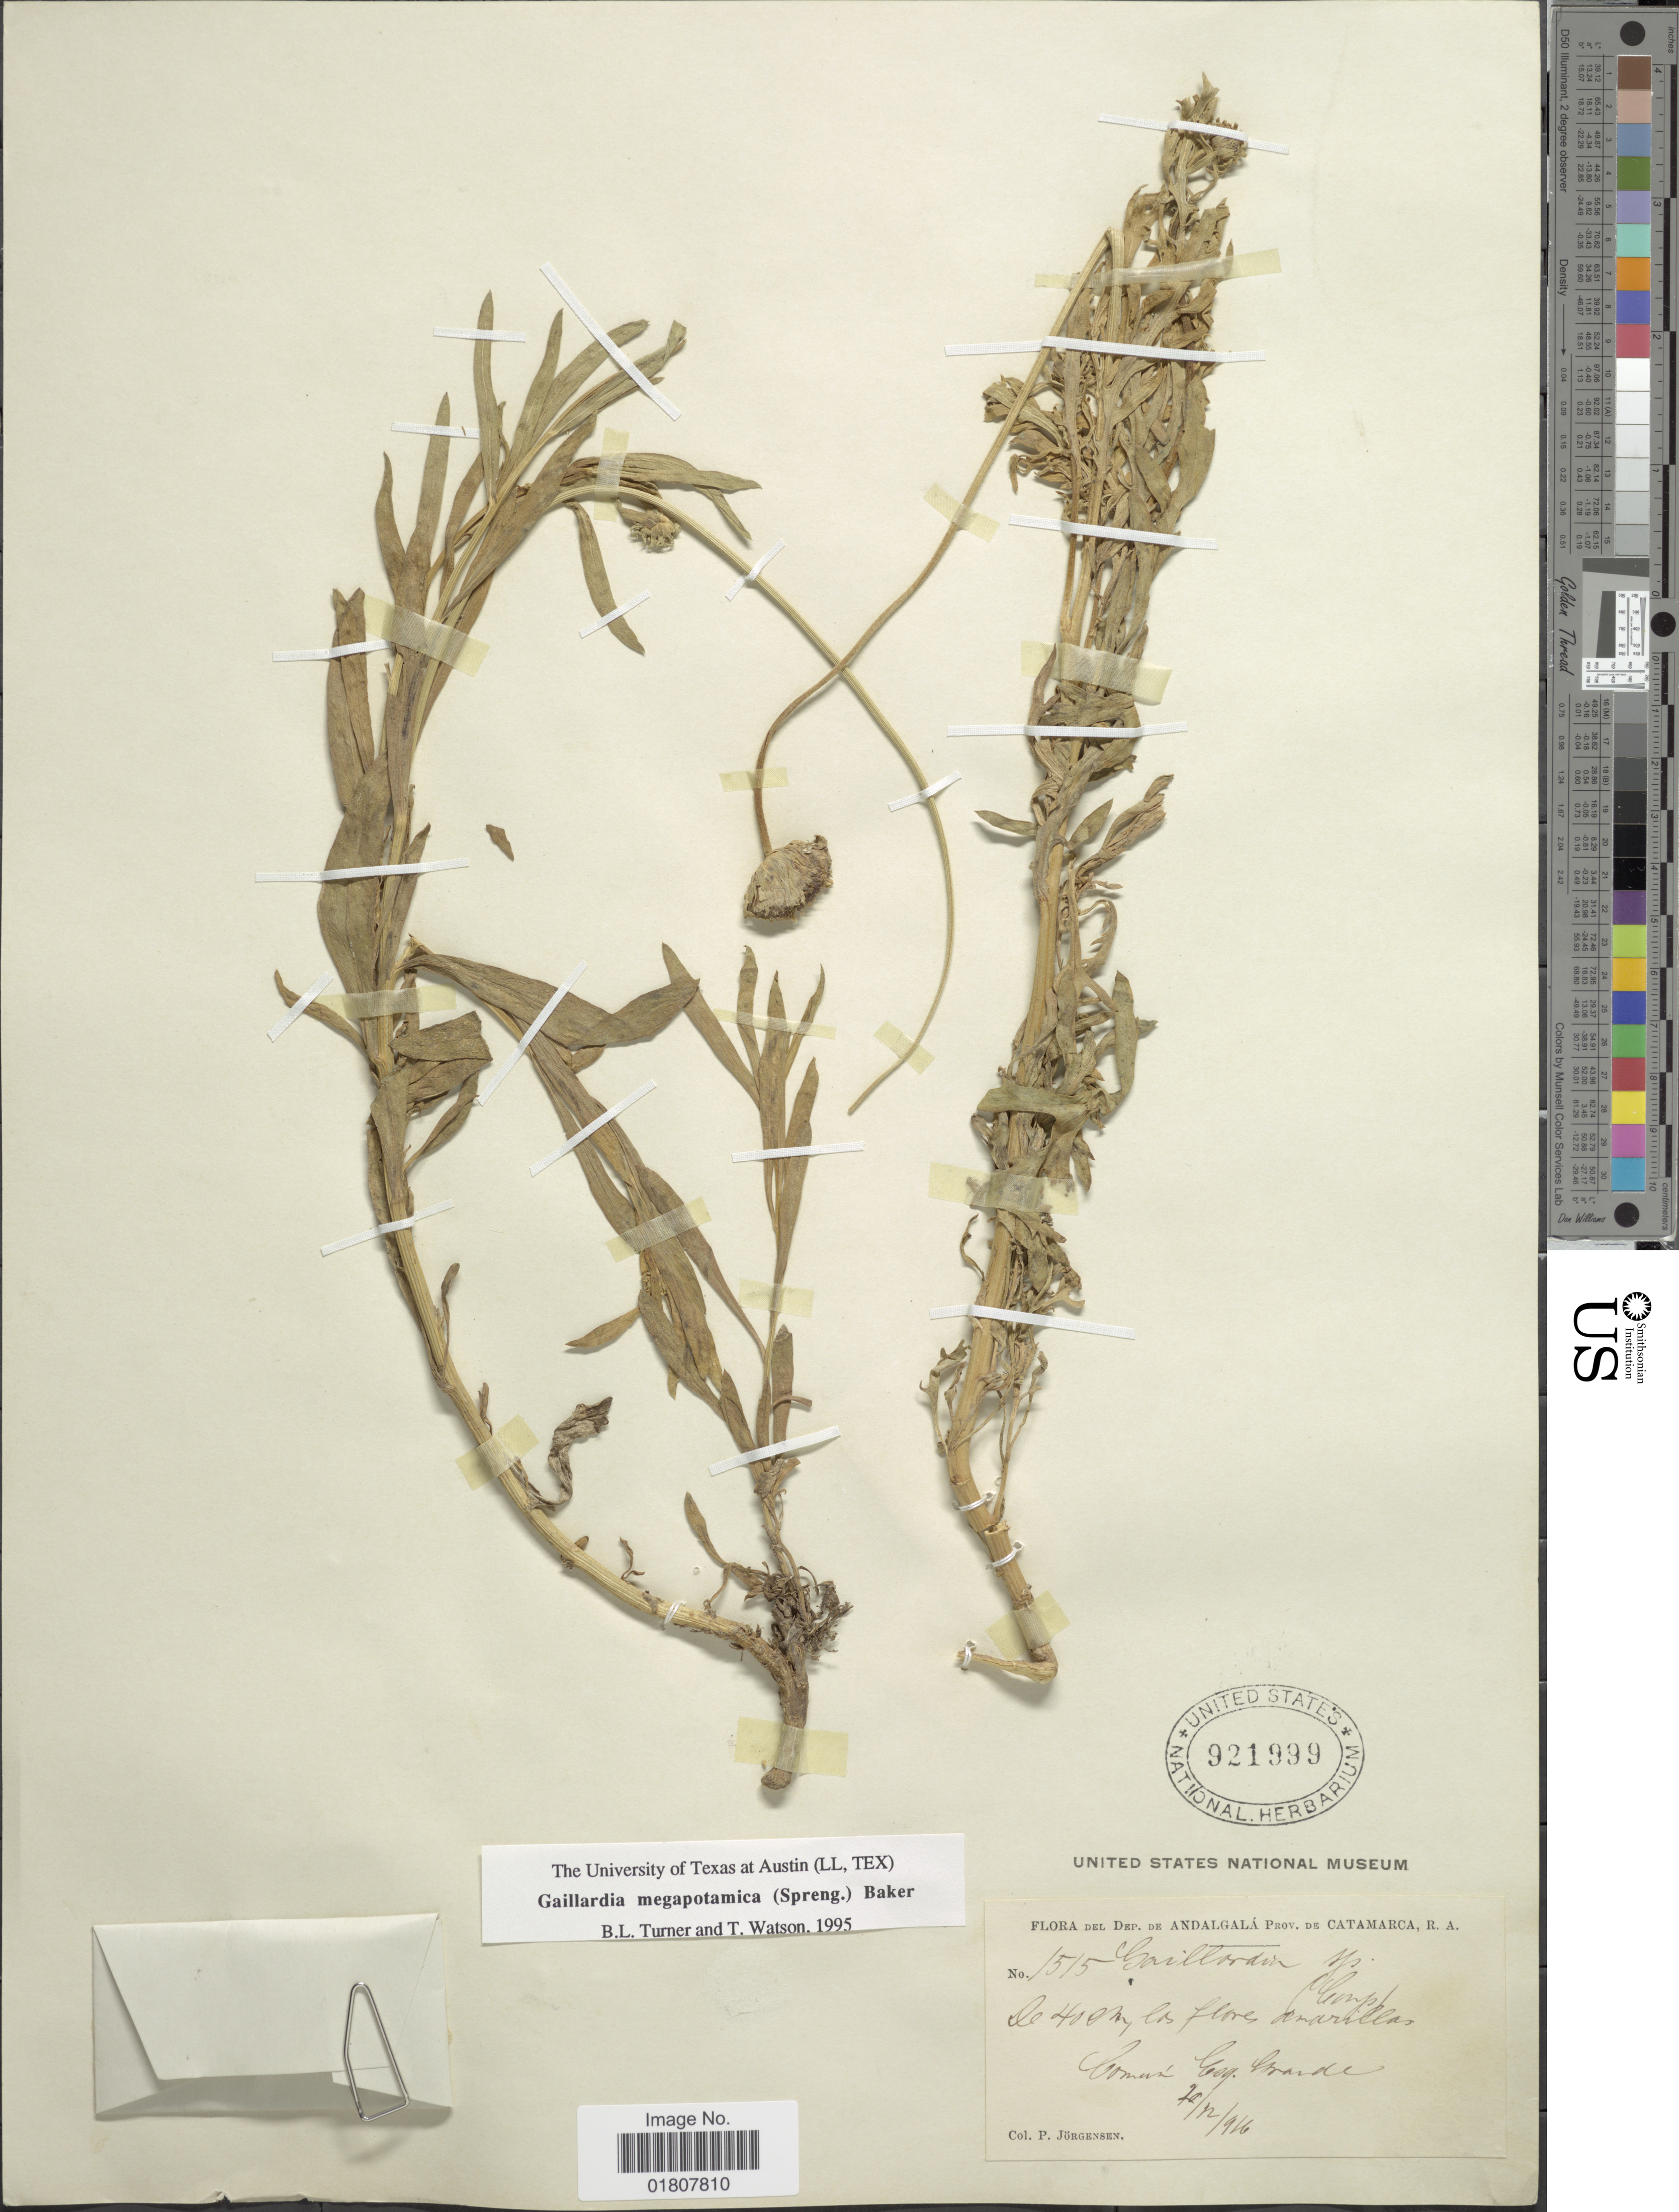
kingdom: Plantae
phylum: Tracheophyta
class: Magnoliopsida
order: Asterales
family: Asteraceae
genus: Gaillardia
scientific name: Gaillardia megapotamica var. radiata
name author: Baker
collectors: P. Jörgensen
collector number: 1515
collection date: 1916-12-20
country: Argentina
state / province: Catamarca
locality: Dep. de Andalgala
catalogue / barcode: US 921999